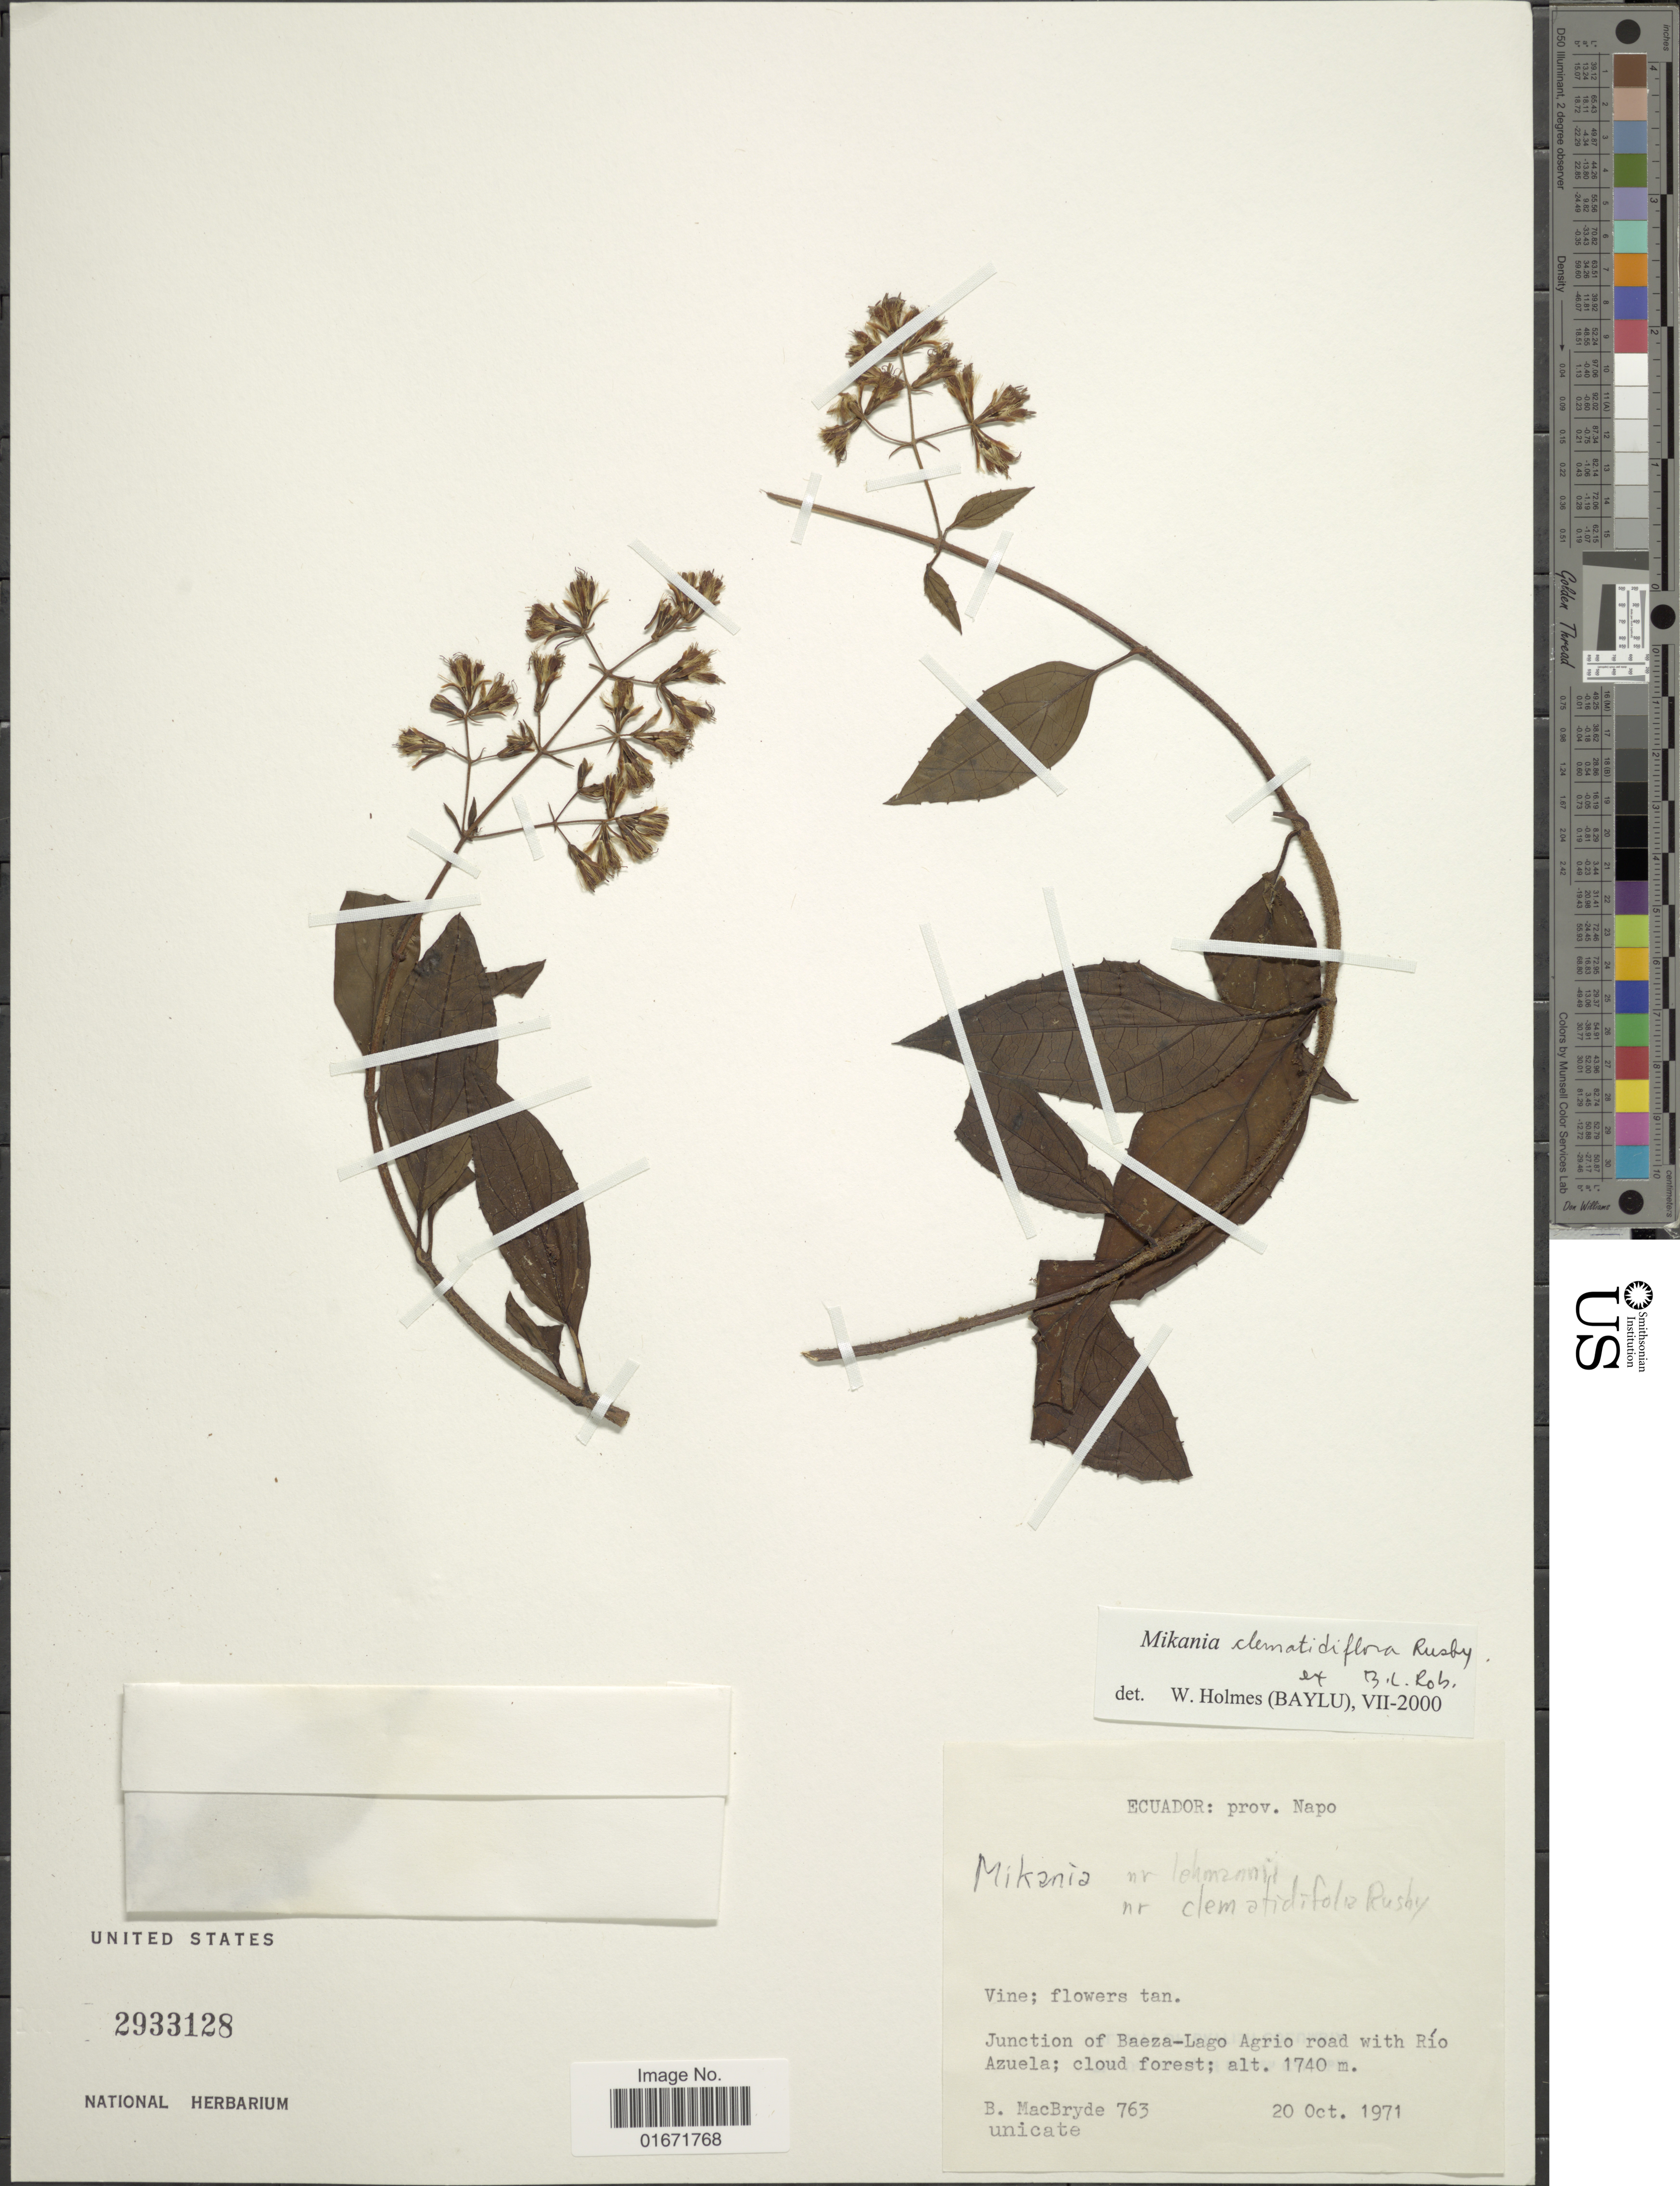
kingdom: Plantae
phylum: Tracheophyta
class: Magnoliopsida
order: Asterales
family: Asteraceae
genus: Mikania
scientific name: Mikania jamesonii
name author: B.L. Rob.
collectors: B. MacBryde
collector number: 763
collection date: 1971-10-20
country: Ecuador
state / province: Napo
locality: Prov. Napo. Junction of Baeza-Lago Agrio road with Río Azuela: cloud forest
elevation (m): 1740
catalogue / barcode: US 2933128